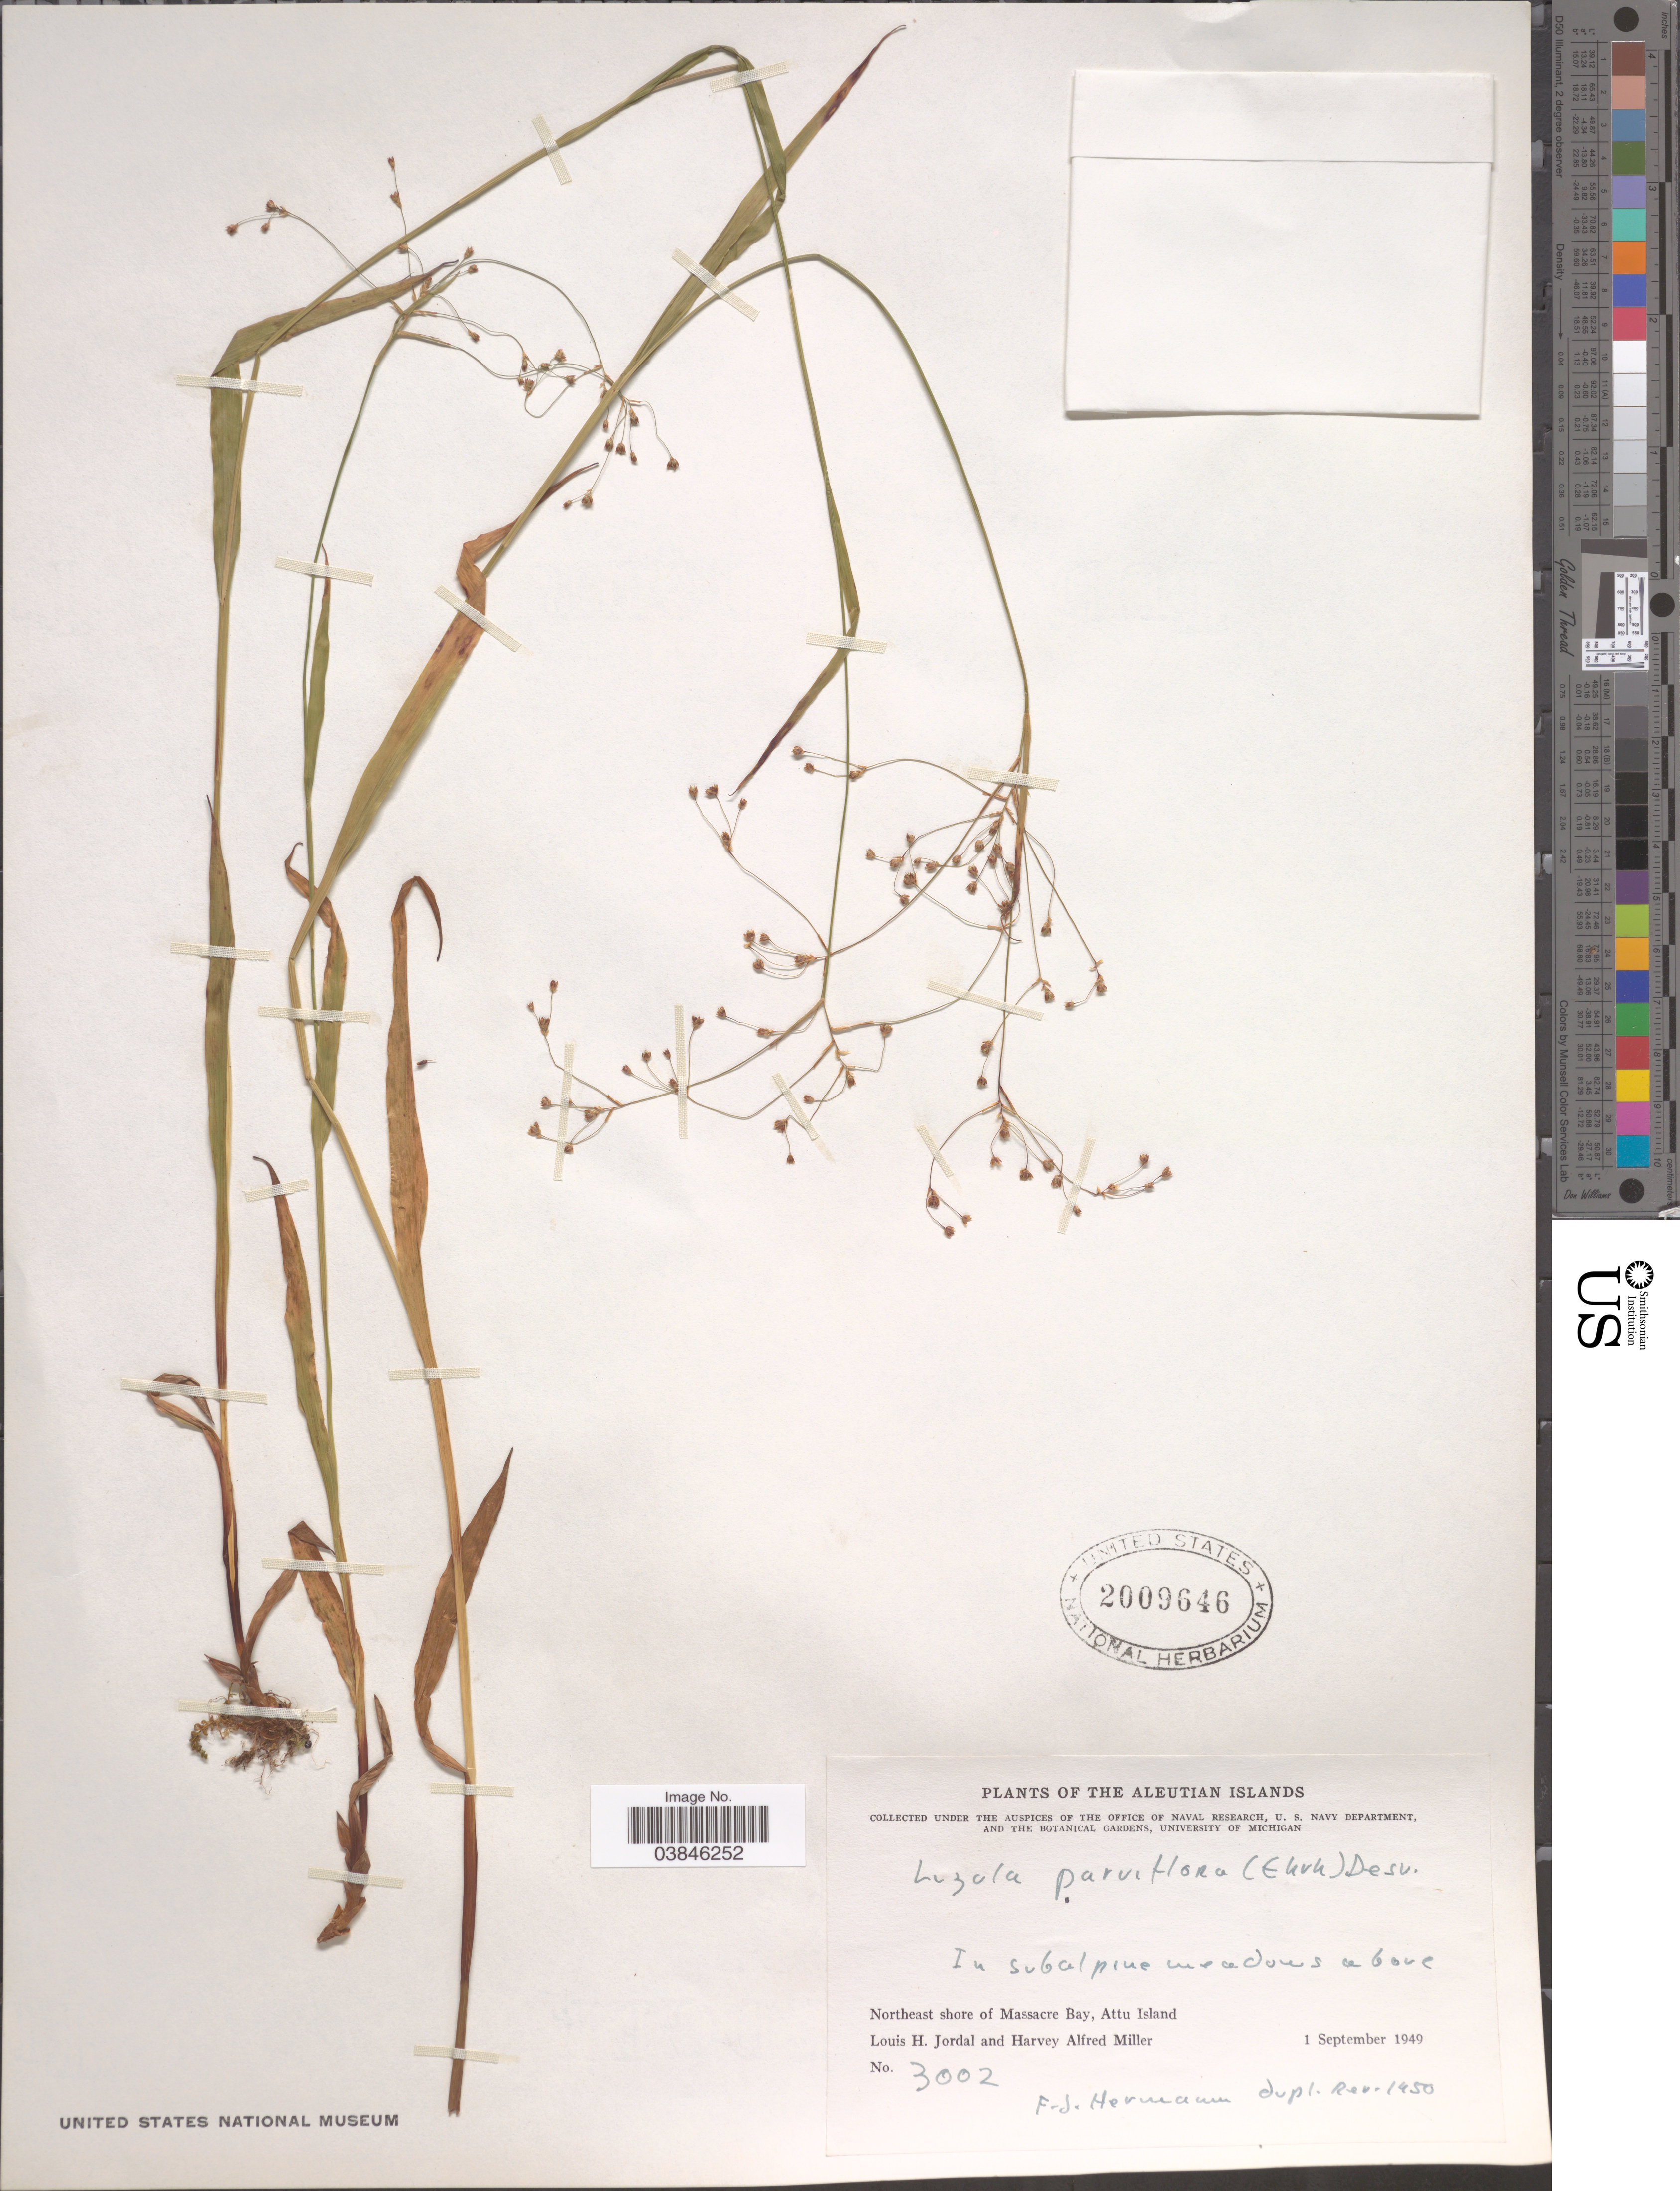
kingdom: Plantae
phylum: Tracheophyta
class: Liliopsida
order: Poales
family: Juncaceae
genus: Luzula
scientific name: Luzula parviflora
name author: (Ehrh.) Desv.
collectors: L. Jordal & H. A. Miller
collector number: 3002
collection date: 1949-09-01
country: United States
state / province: Alaska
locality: The Aleutian Islands. Northeast shore of Massacre Bay, Attu Island.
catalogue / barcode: US 2009646